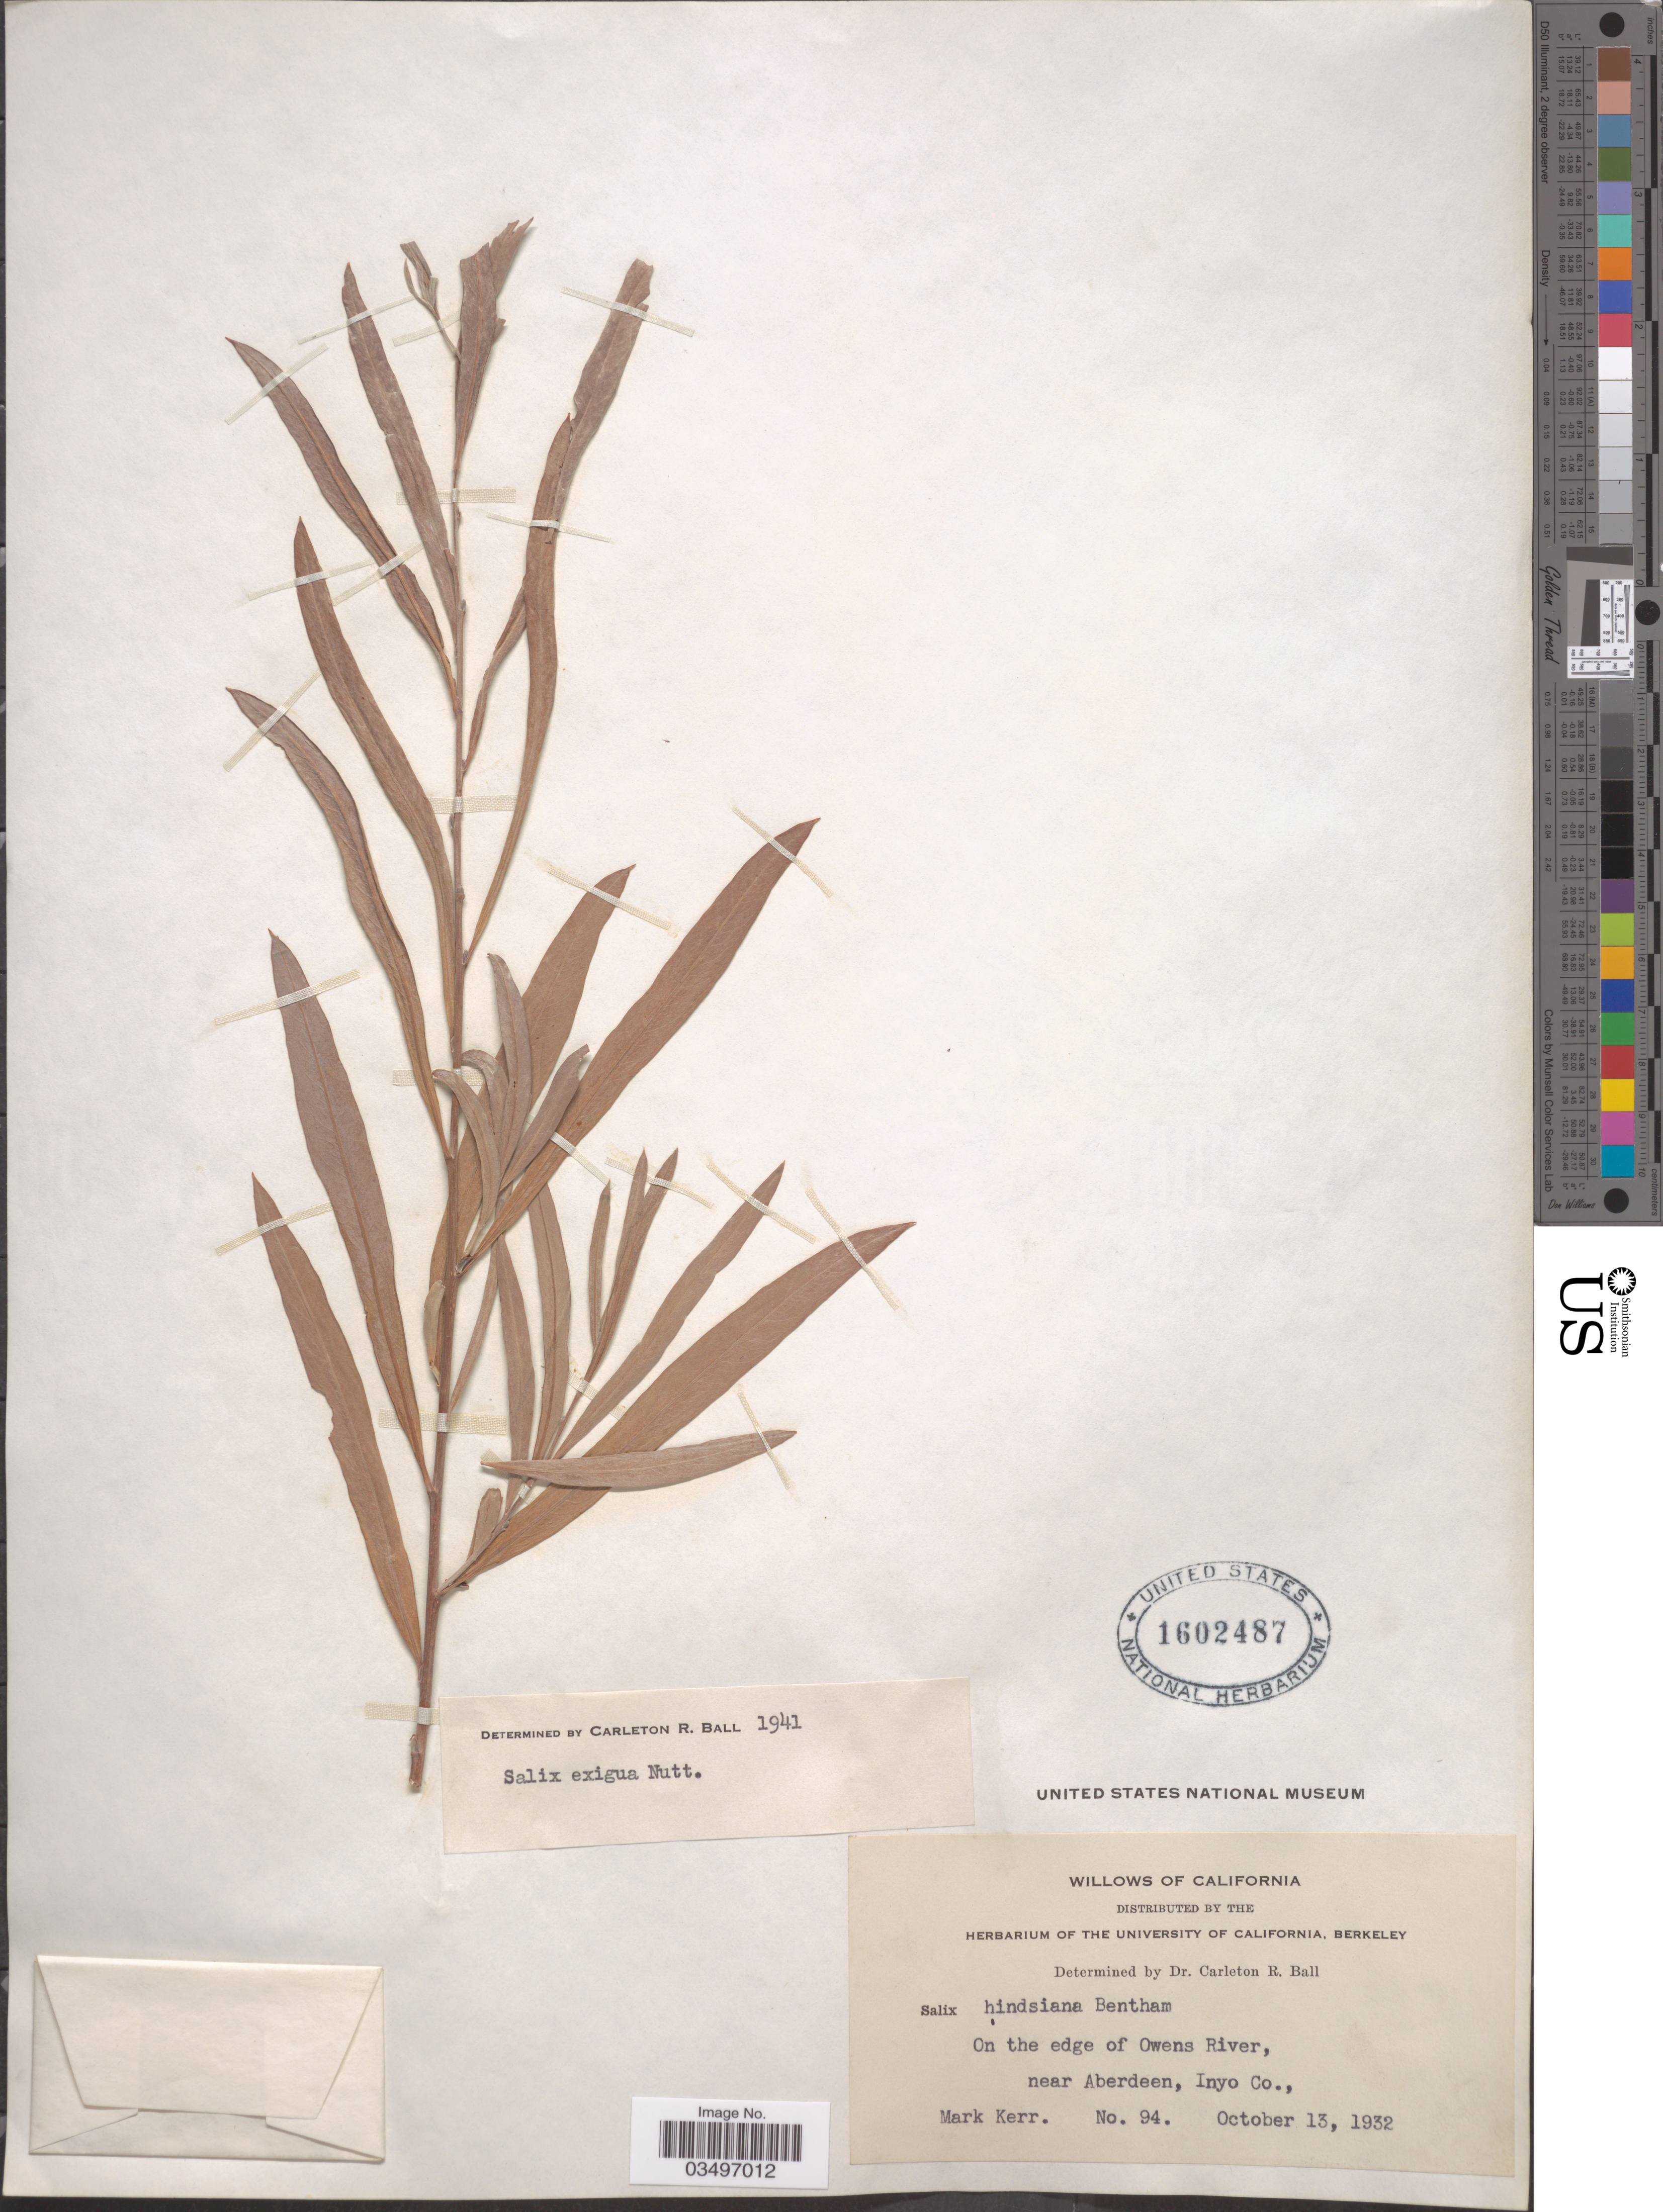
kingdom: Plantae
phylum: Tracheophyta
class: Magnoliopsida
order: Malpighiales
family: Salicaceae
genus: Salix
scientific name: Salix exigua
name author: Nutt.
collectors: M. Kerr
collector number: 94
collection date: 1932-10-13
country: United States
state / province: California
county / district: Inyo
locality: On the edge of Owens River, near Aberdeen, Inyo Co.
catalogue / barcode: US 1602487